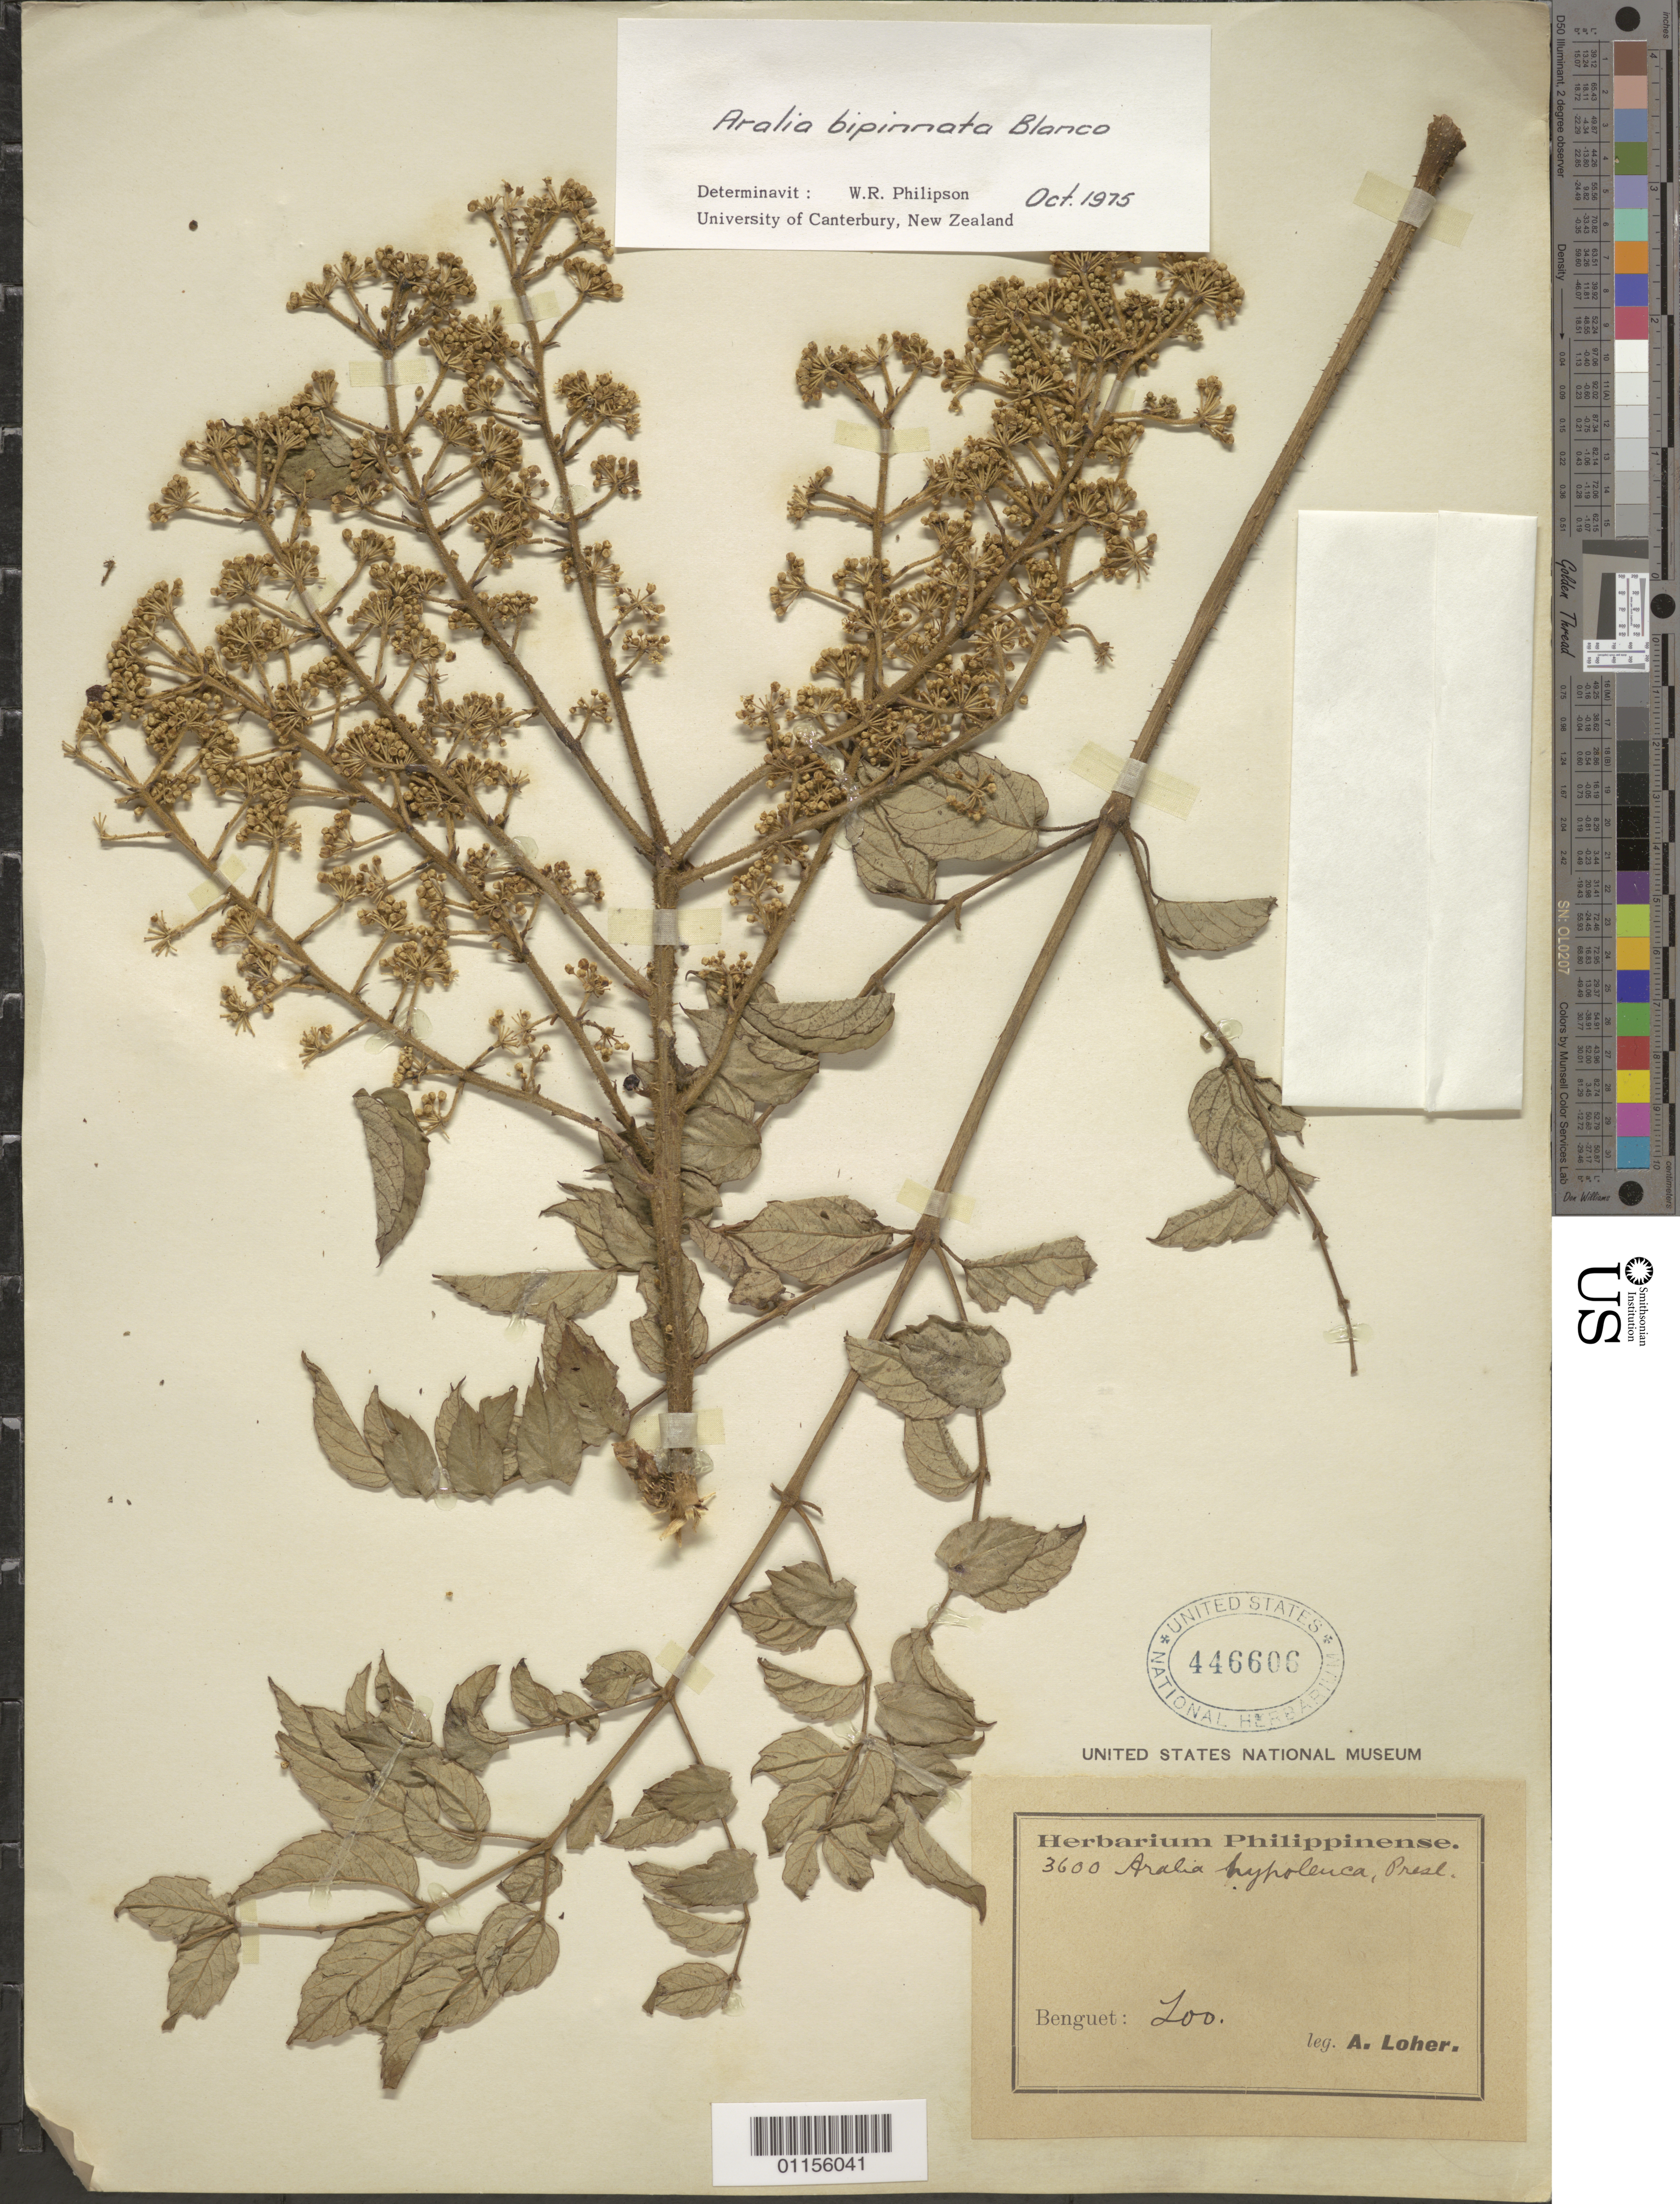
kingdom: Plantae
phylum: Tracheophyta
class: Magnoliopsida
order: Apiales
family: Araliaceae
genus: Aralia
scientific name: Aralia bipinnata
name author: Blanco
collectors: A. Loher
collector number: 3600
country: Philippines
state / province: Cordillera (Administrative Region)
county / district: Benguet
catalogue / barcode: US 446606